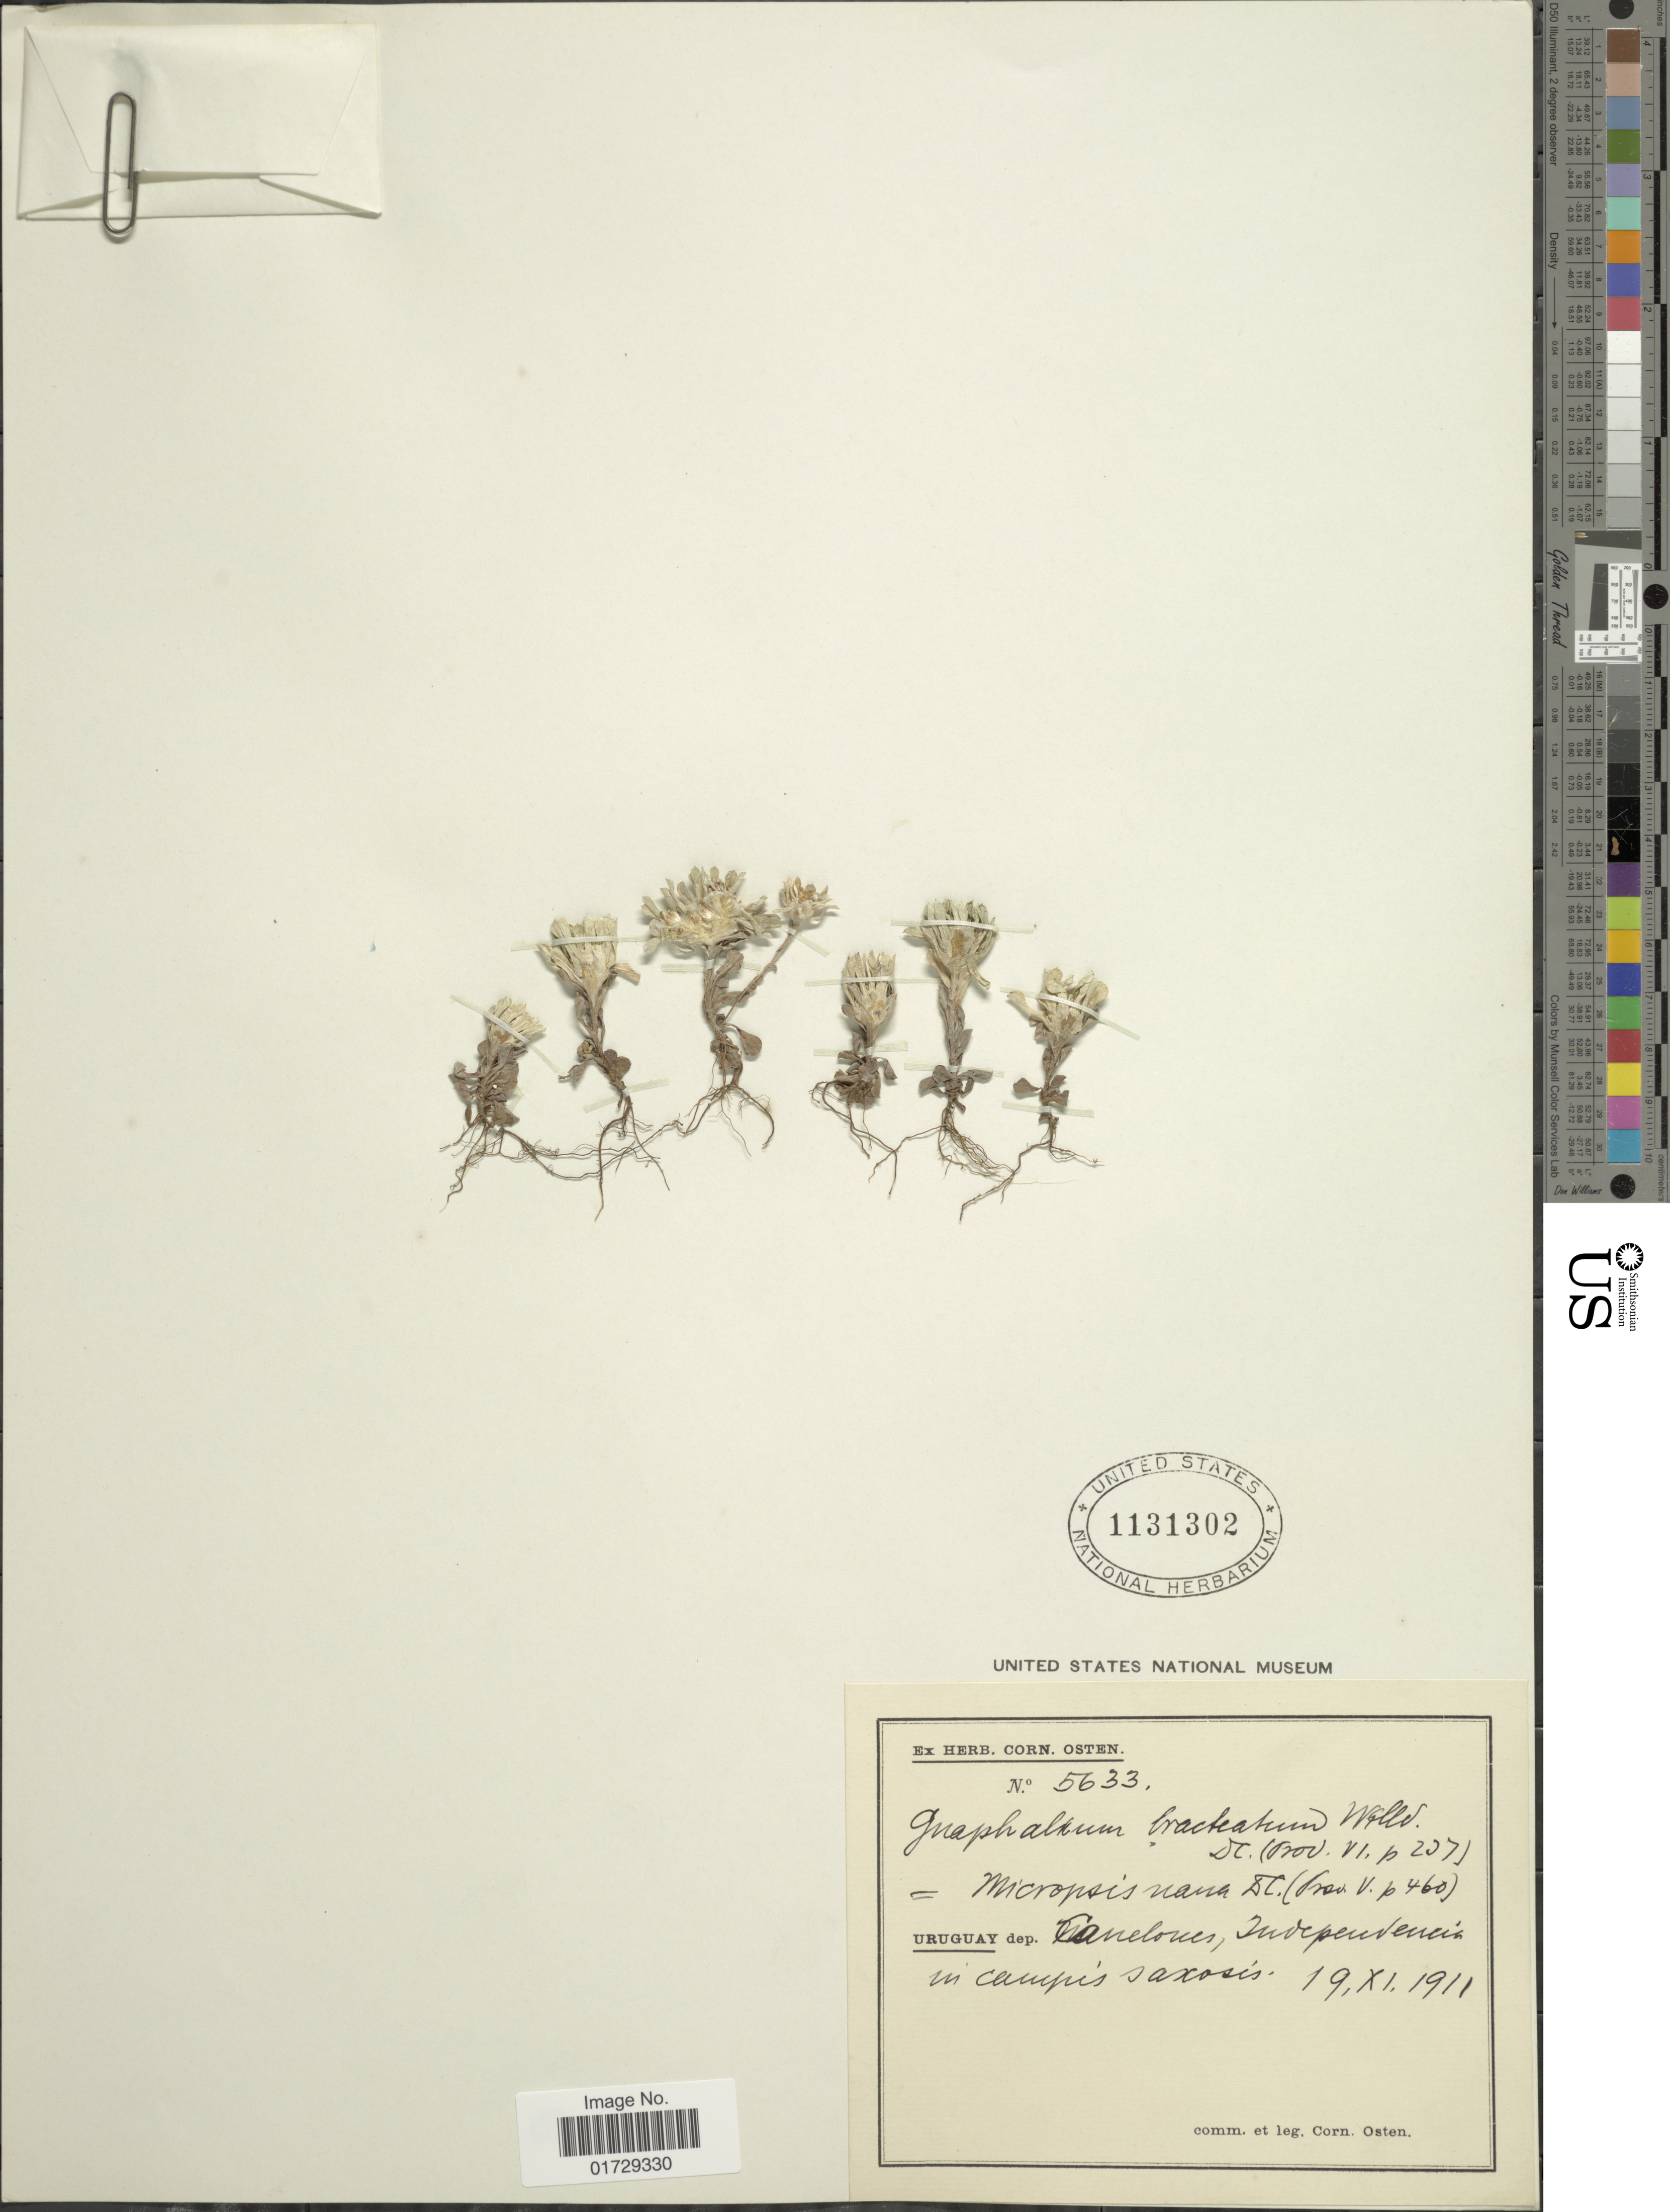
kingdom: Plantae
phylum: Tracheophyta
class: Magnoliopsida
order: Asterales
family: Asteraceae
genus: Micropsis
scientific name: Micropsis nana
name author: DC.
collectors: C. Osten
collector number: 5633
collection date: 1911-11-19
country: Uruguay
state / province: Canelones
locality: Independencia in campis saxosis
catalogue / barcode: US 1131302